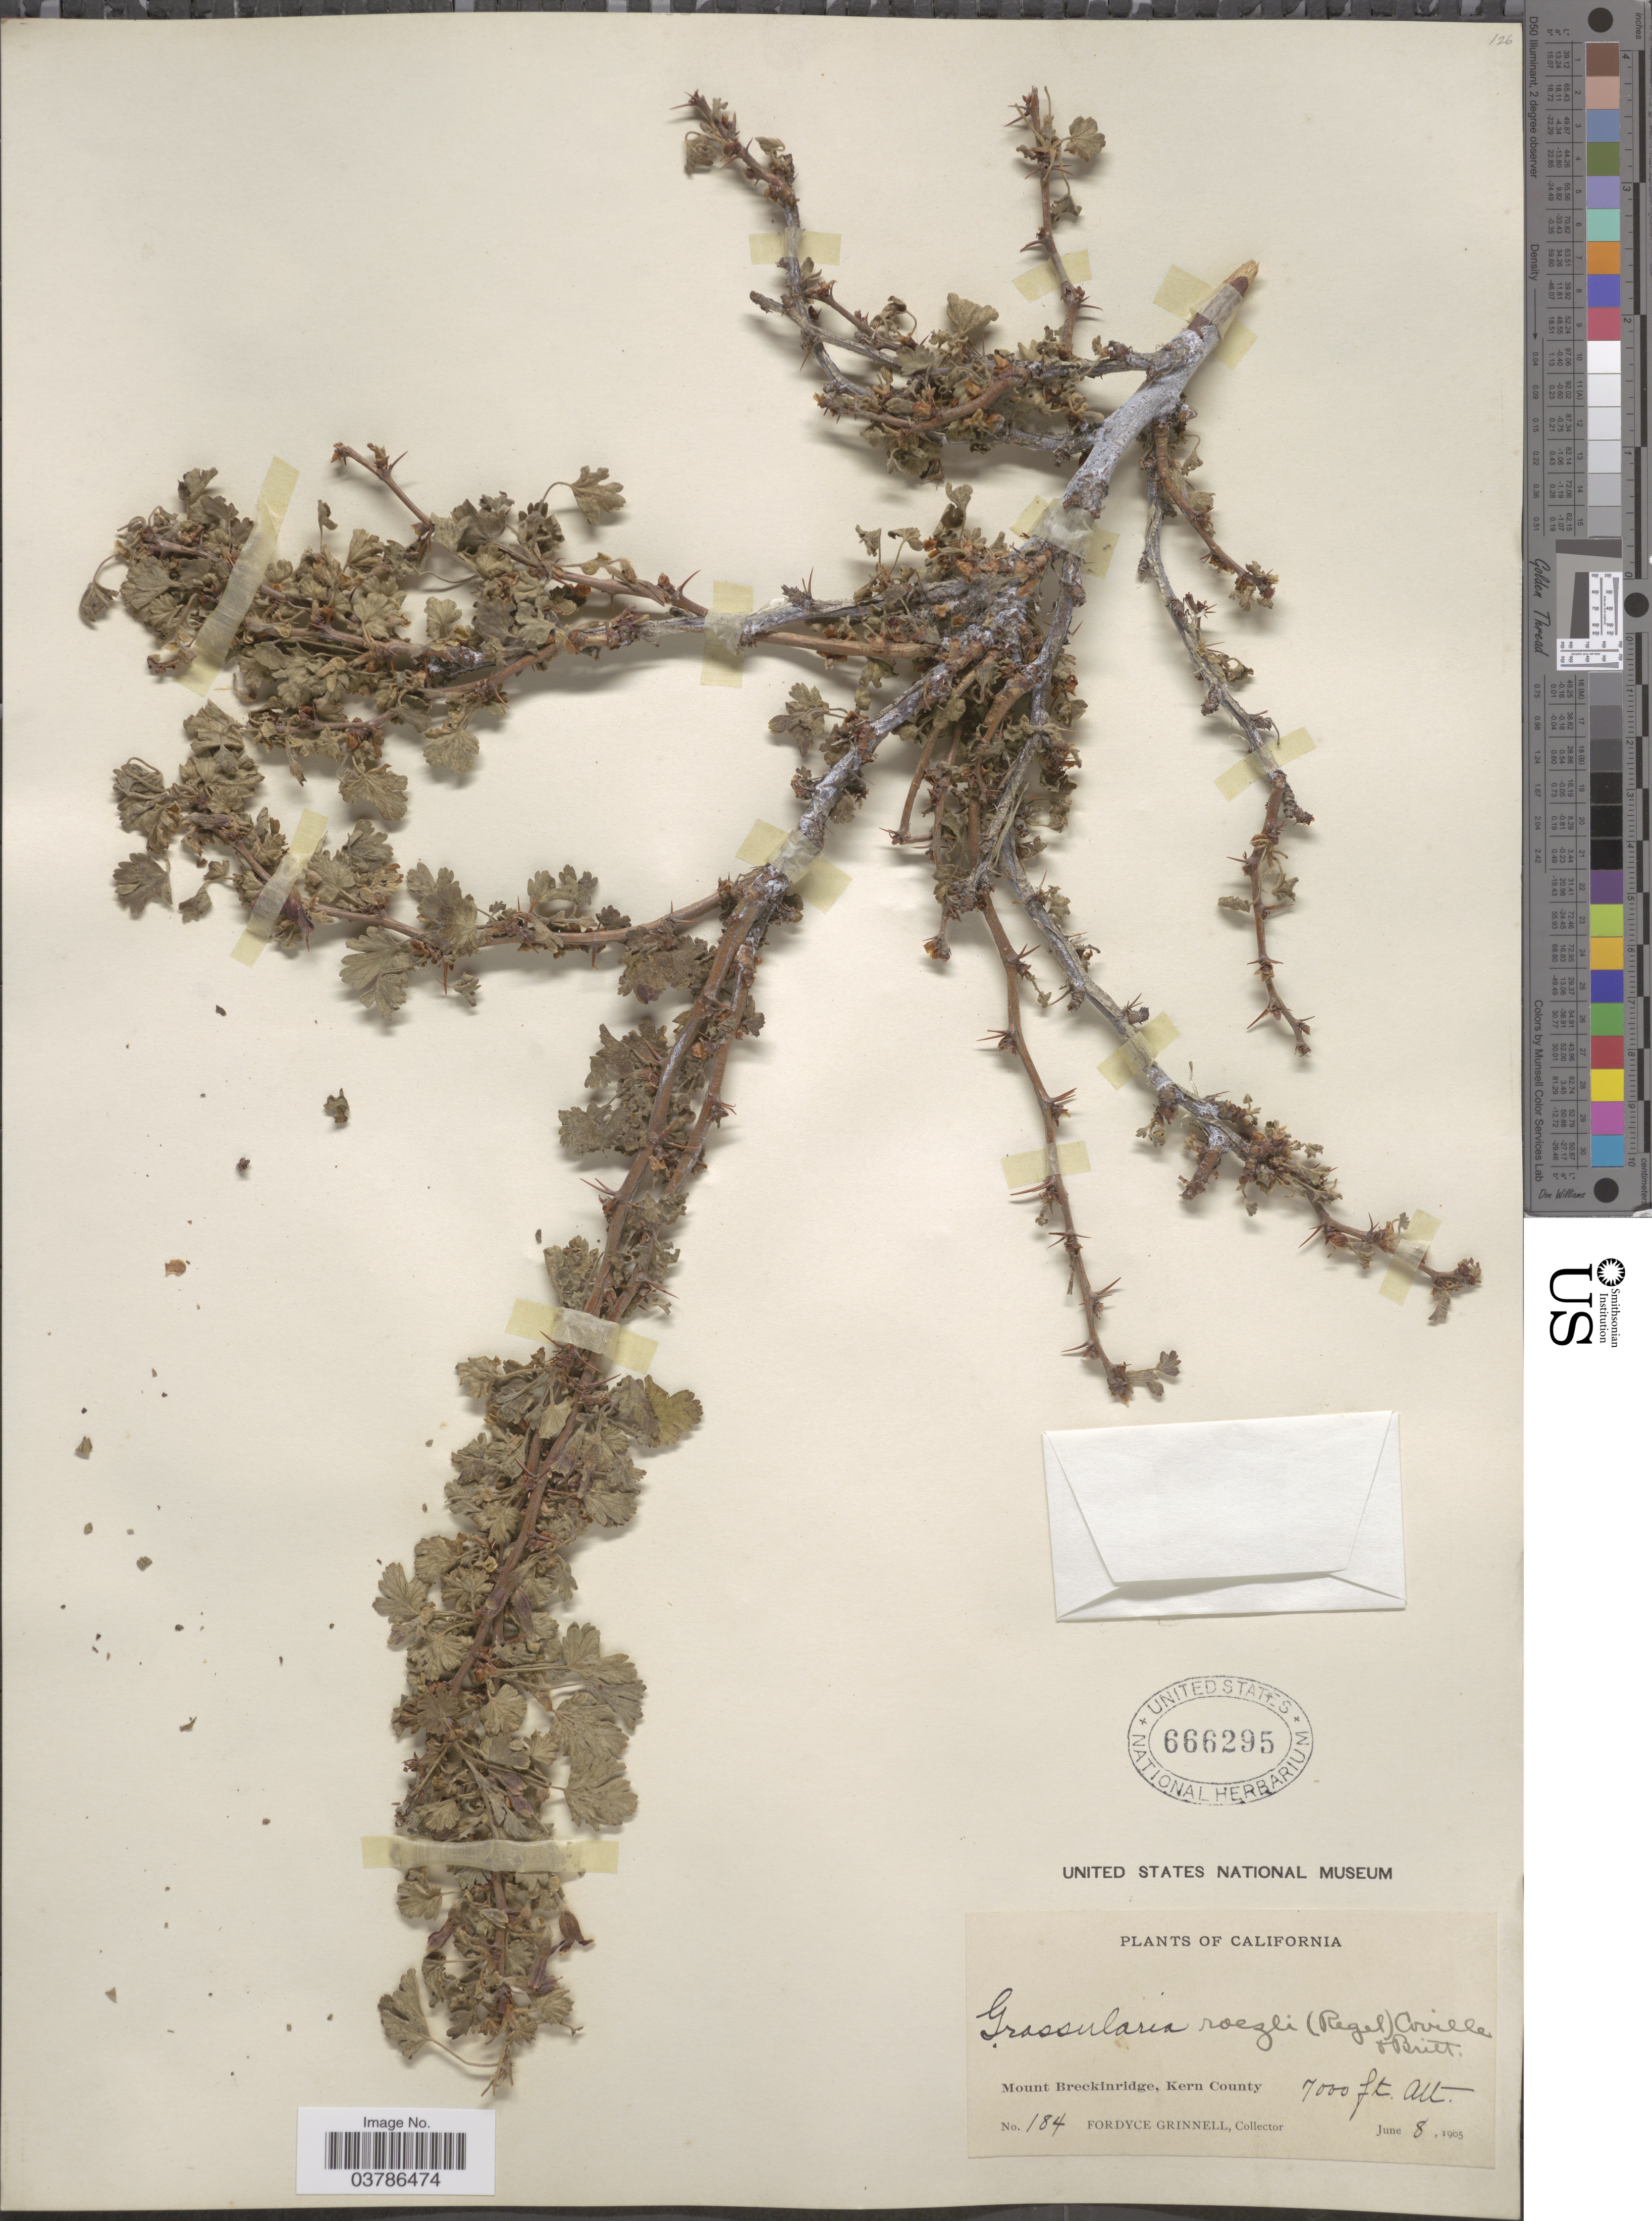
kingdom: Plantae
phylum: Tracheophyta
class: Magnoliopsida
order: Saxifragales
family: Grossulariaceae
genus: Ribes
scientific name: Ribes roezlii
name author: Regel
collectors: F. Grinnell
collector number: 184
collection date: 1905-06-08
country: United States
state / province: California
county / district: Kern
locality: Mount Breckinridge, Kern County.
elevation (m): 2134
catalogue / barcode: US 666295